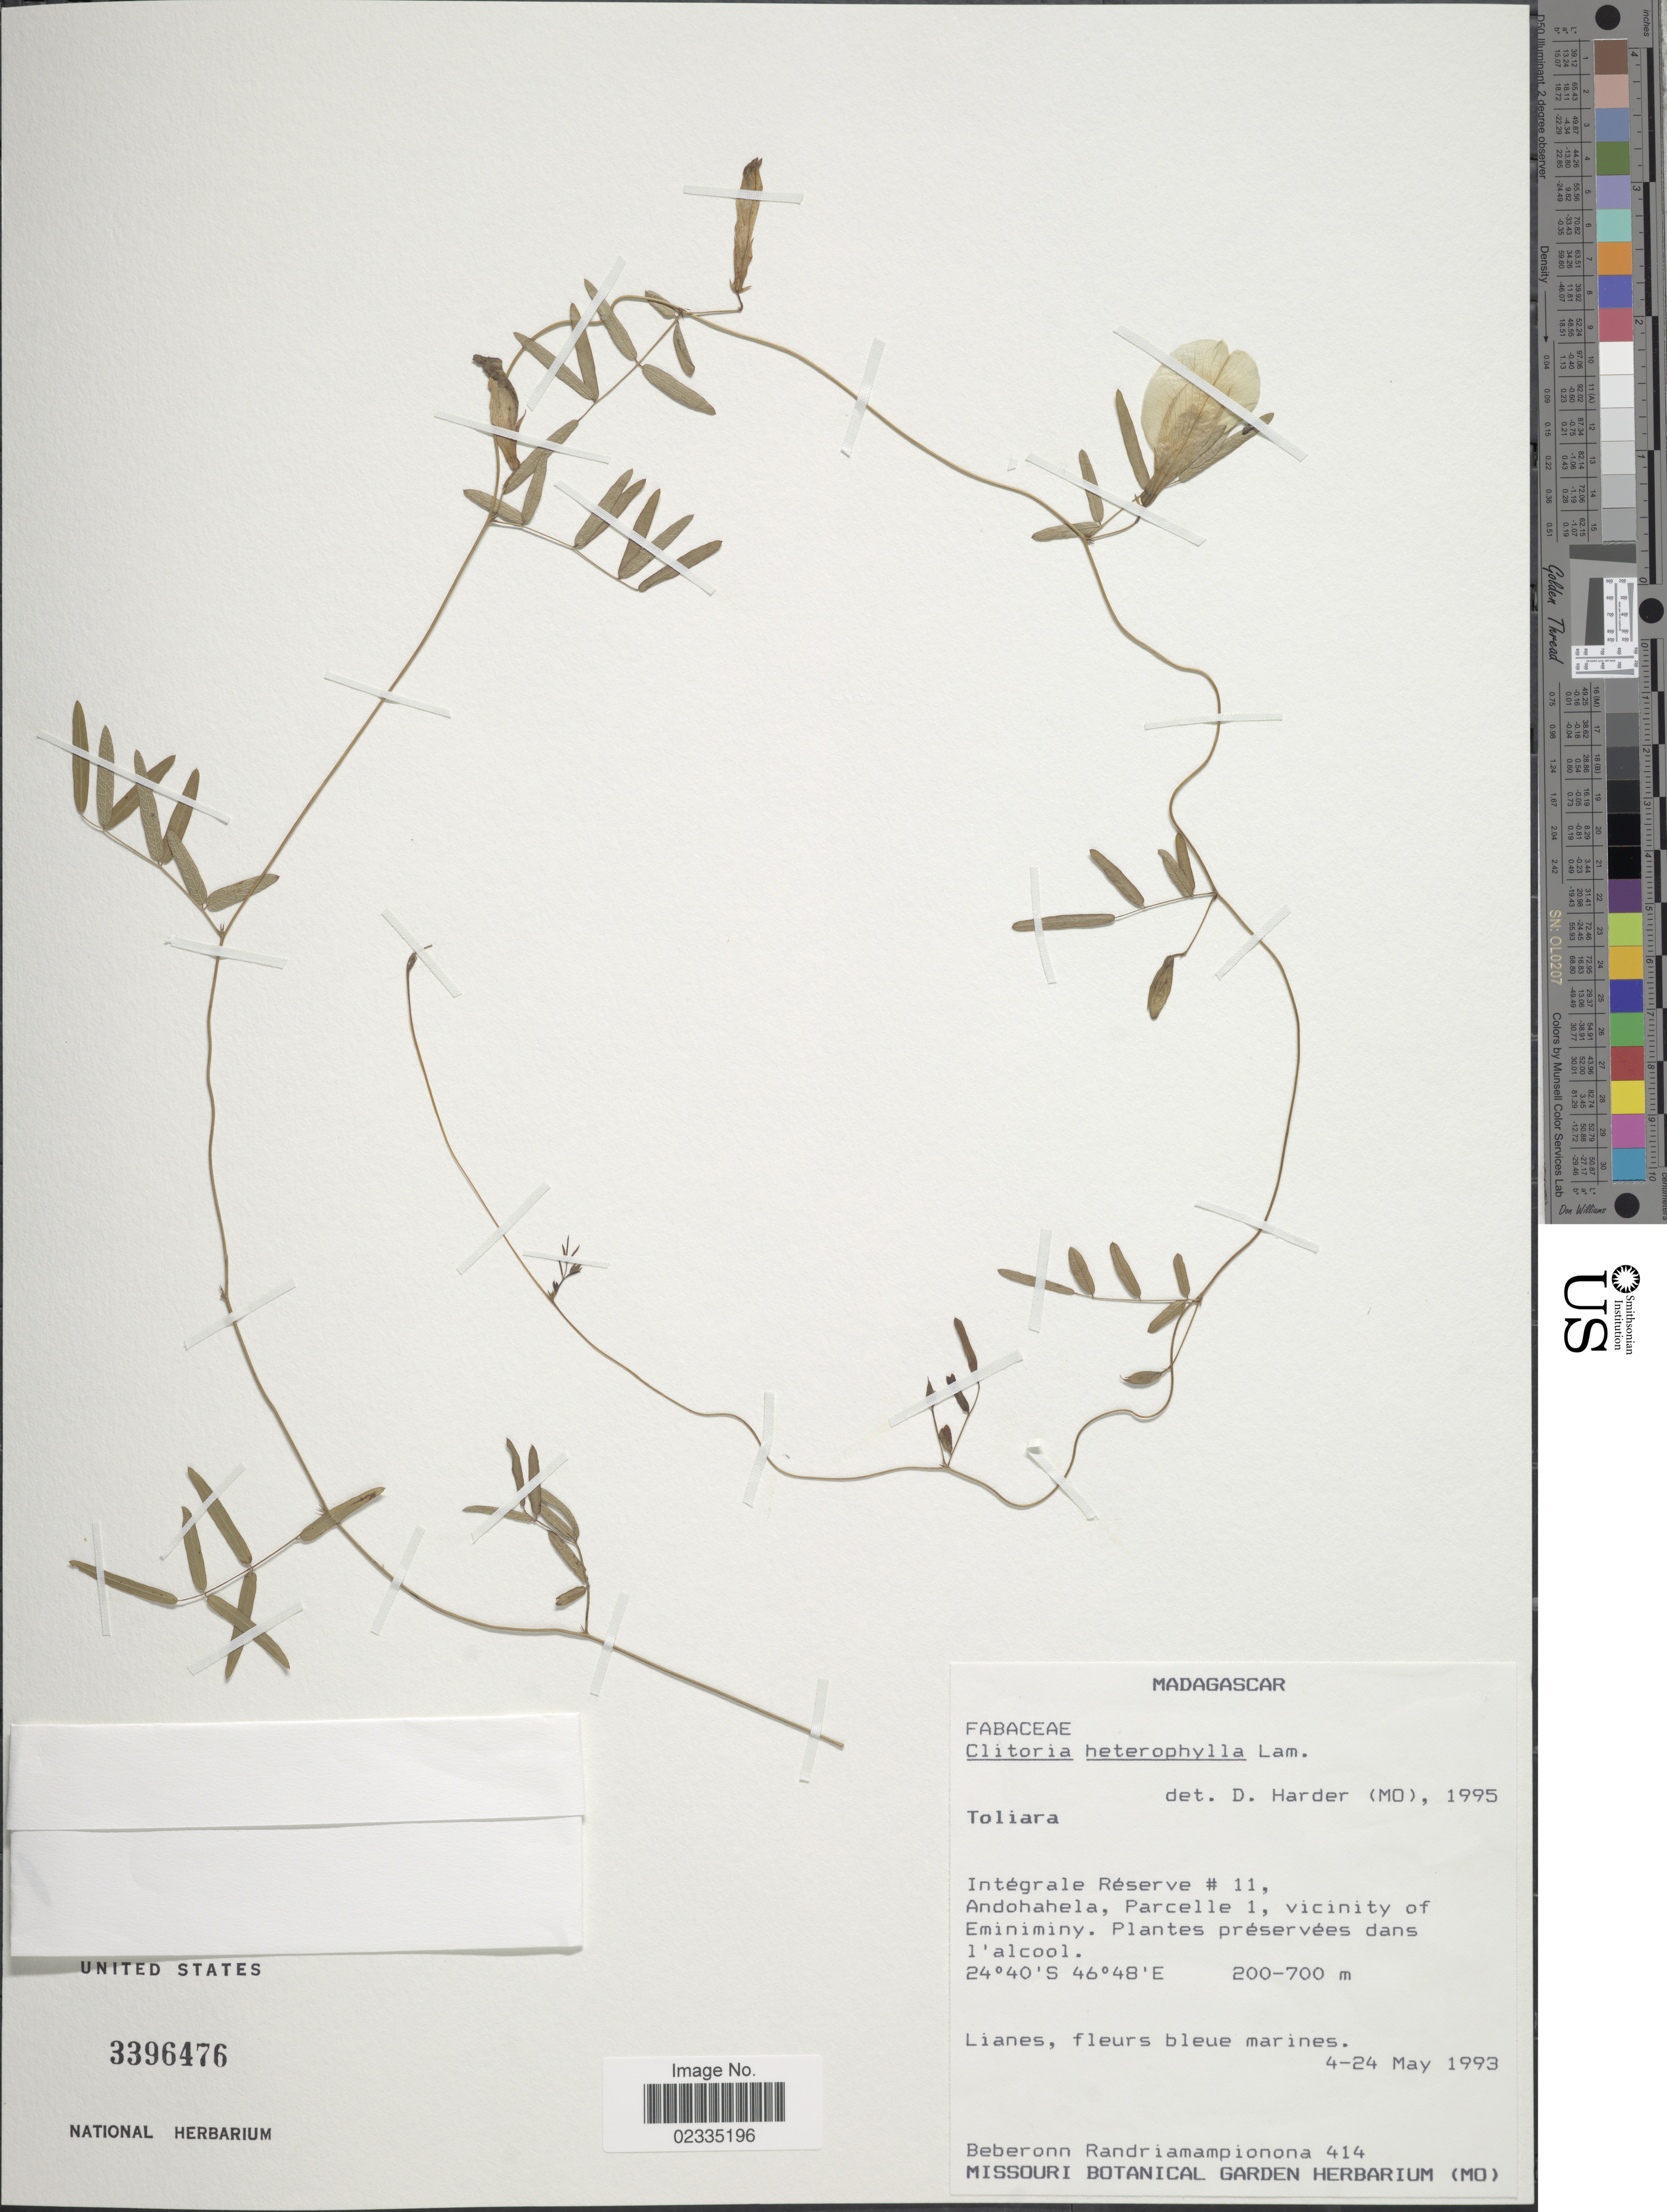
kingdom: Plantae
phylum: Tracheophyta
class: Magnoliopsida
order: Fabales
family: Fabaceae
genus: Clitoria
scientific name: Clitoria heterophylla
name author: Lam.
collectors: B. Randriamampionona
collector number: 414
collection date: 1993-05-04/1993-05-24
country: Madagascar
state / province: Anosy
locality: Intégrale Réserve # 11, Andohahela, Parcelle 1, vicinity of Eminiminy. Plantes préservées dans l'alcool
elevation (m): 200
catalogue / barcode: US 3396476